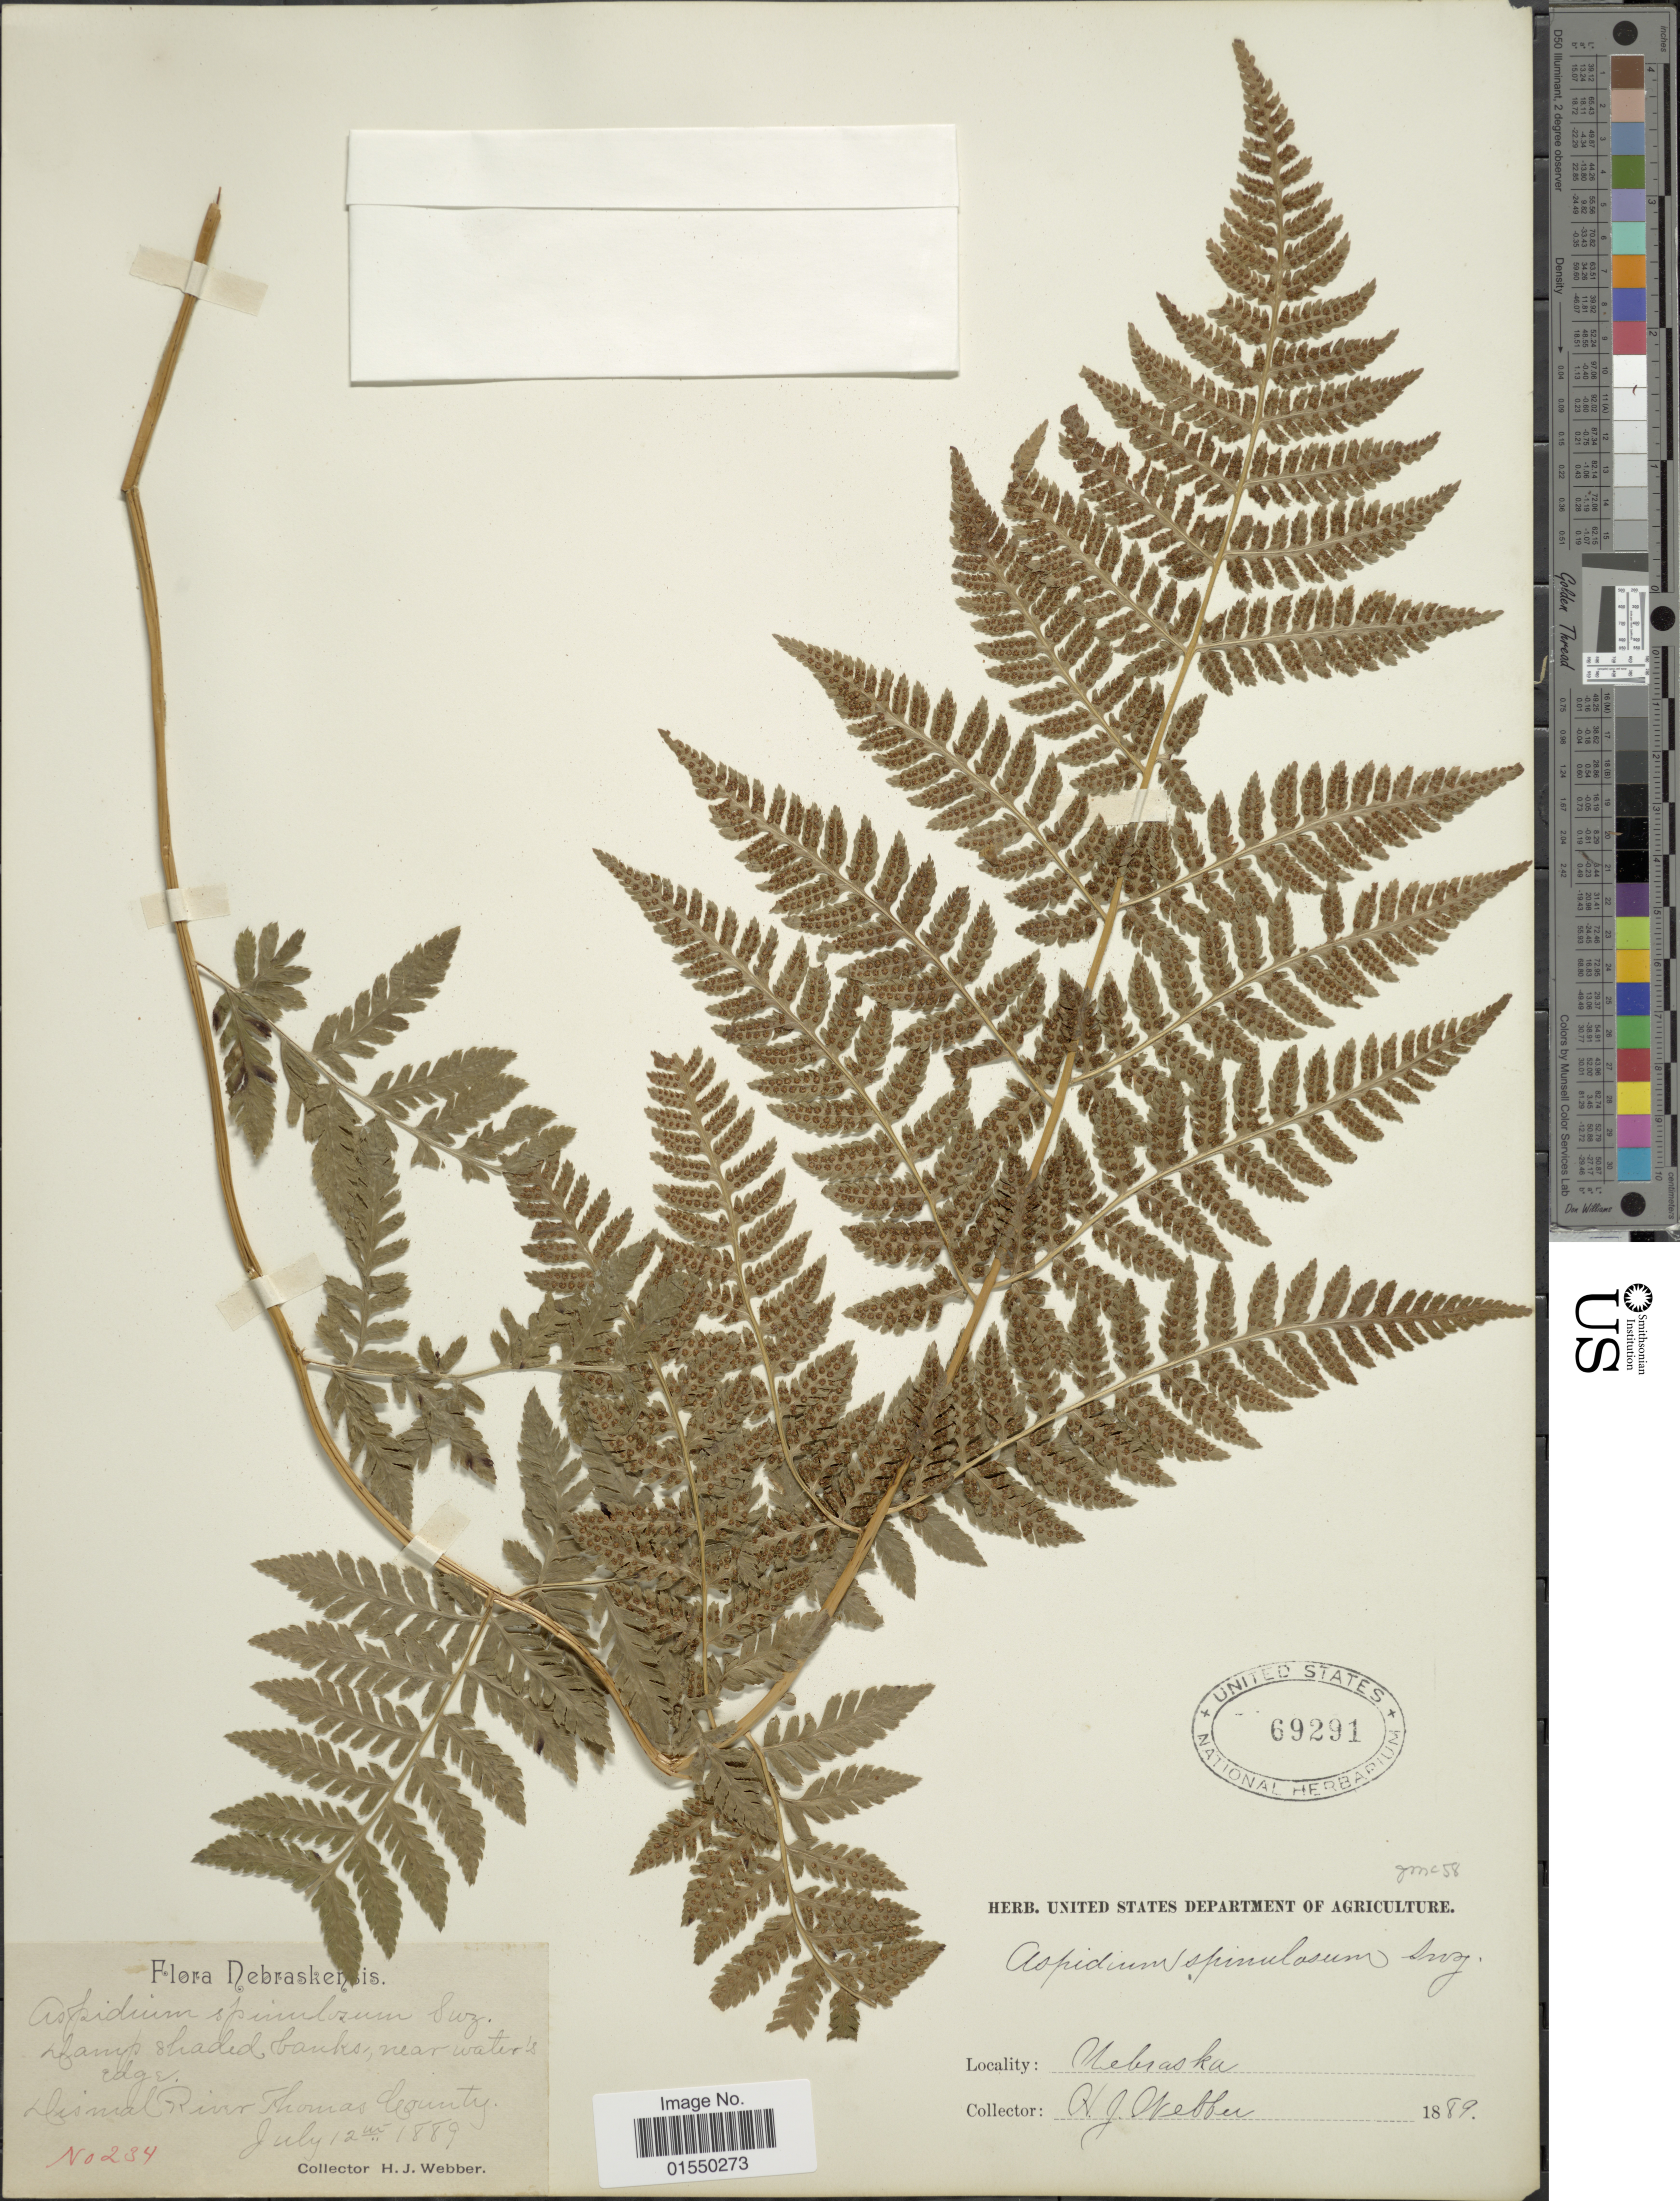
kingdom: Plantae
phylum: Tracheophyta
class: Polypodiopsida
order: Polypodiales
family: Dryopteridaceae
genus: Dryopteris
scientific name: Dryopteris carthusiana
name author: (Villars) H.P. Fuchs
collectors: H. Webber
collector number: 234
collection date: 1889-07-12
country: United States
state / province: Nebraska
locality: Dismal River, Thomas County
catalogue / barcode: US 69291